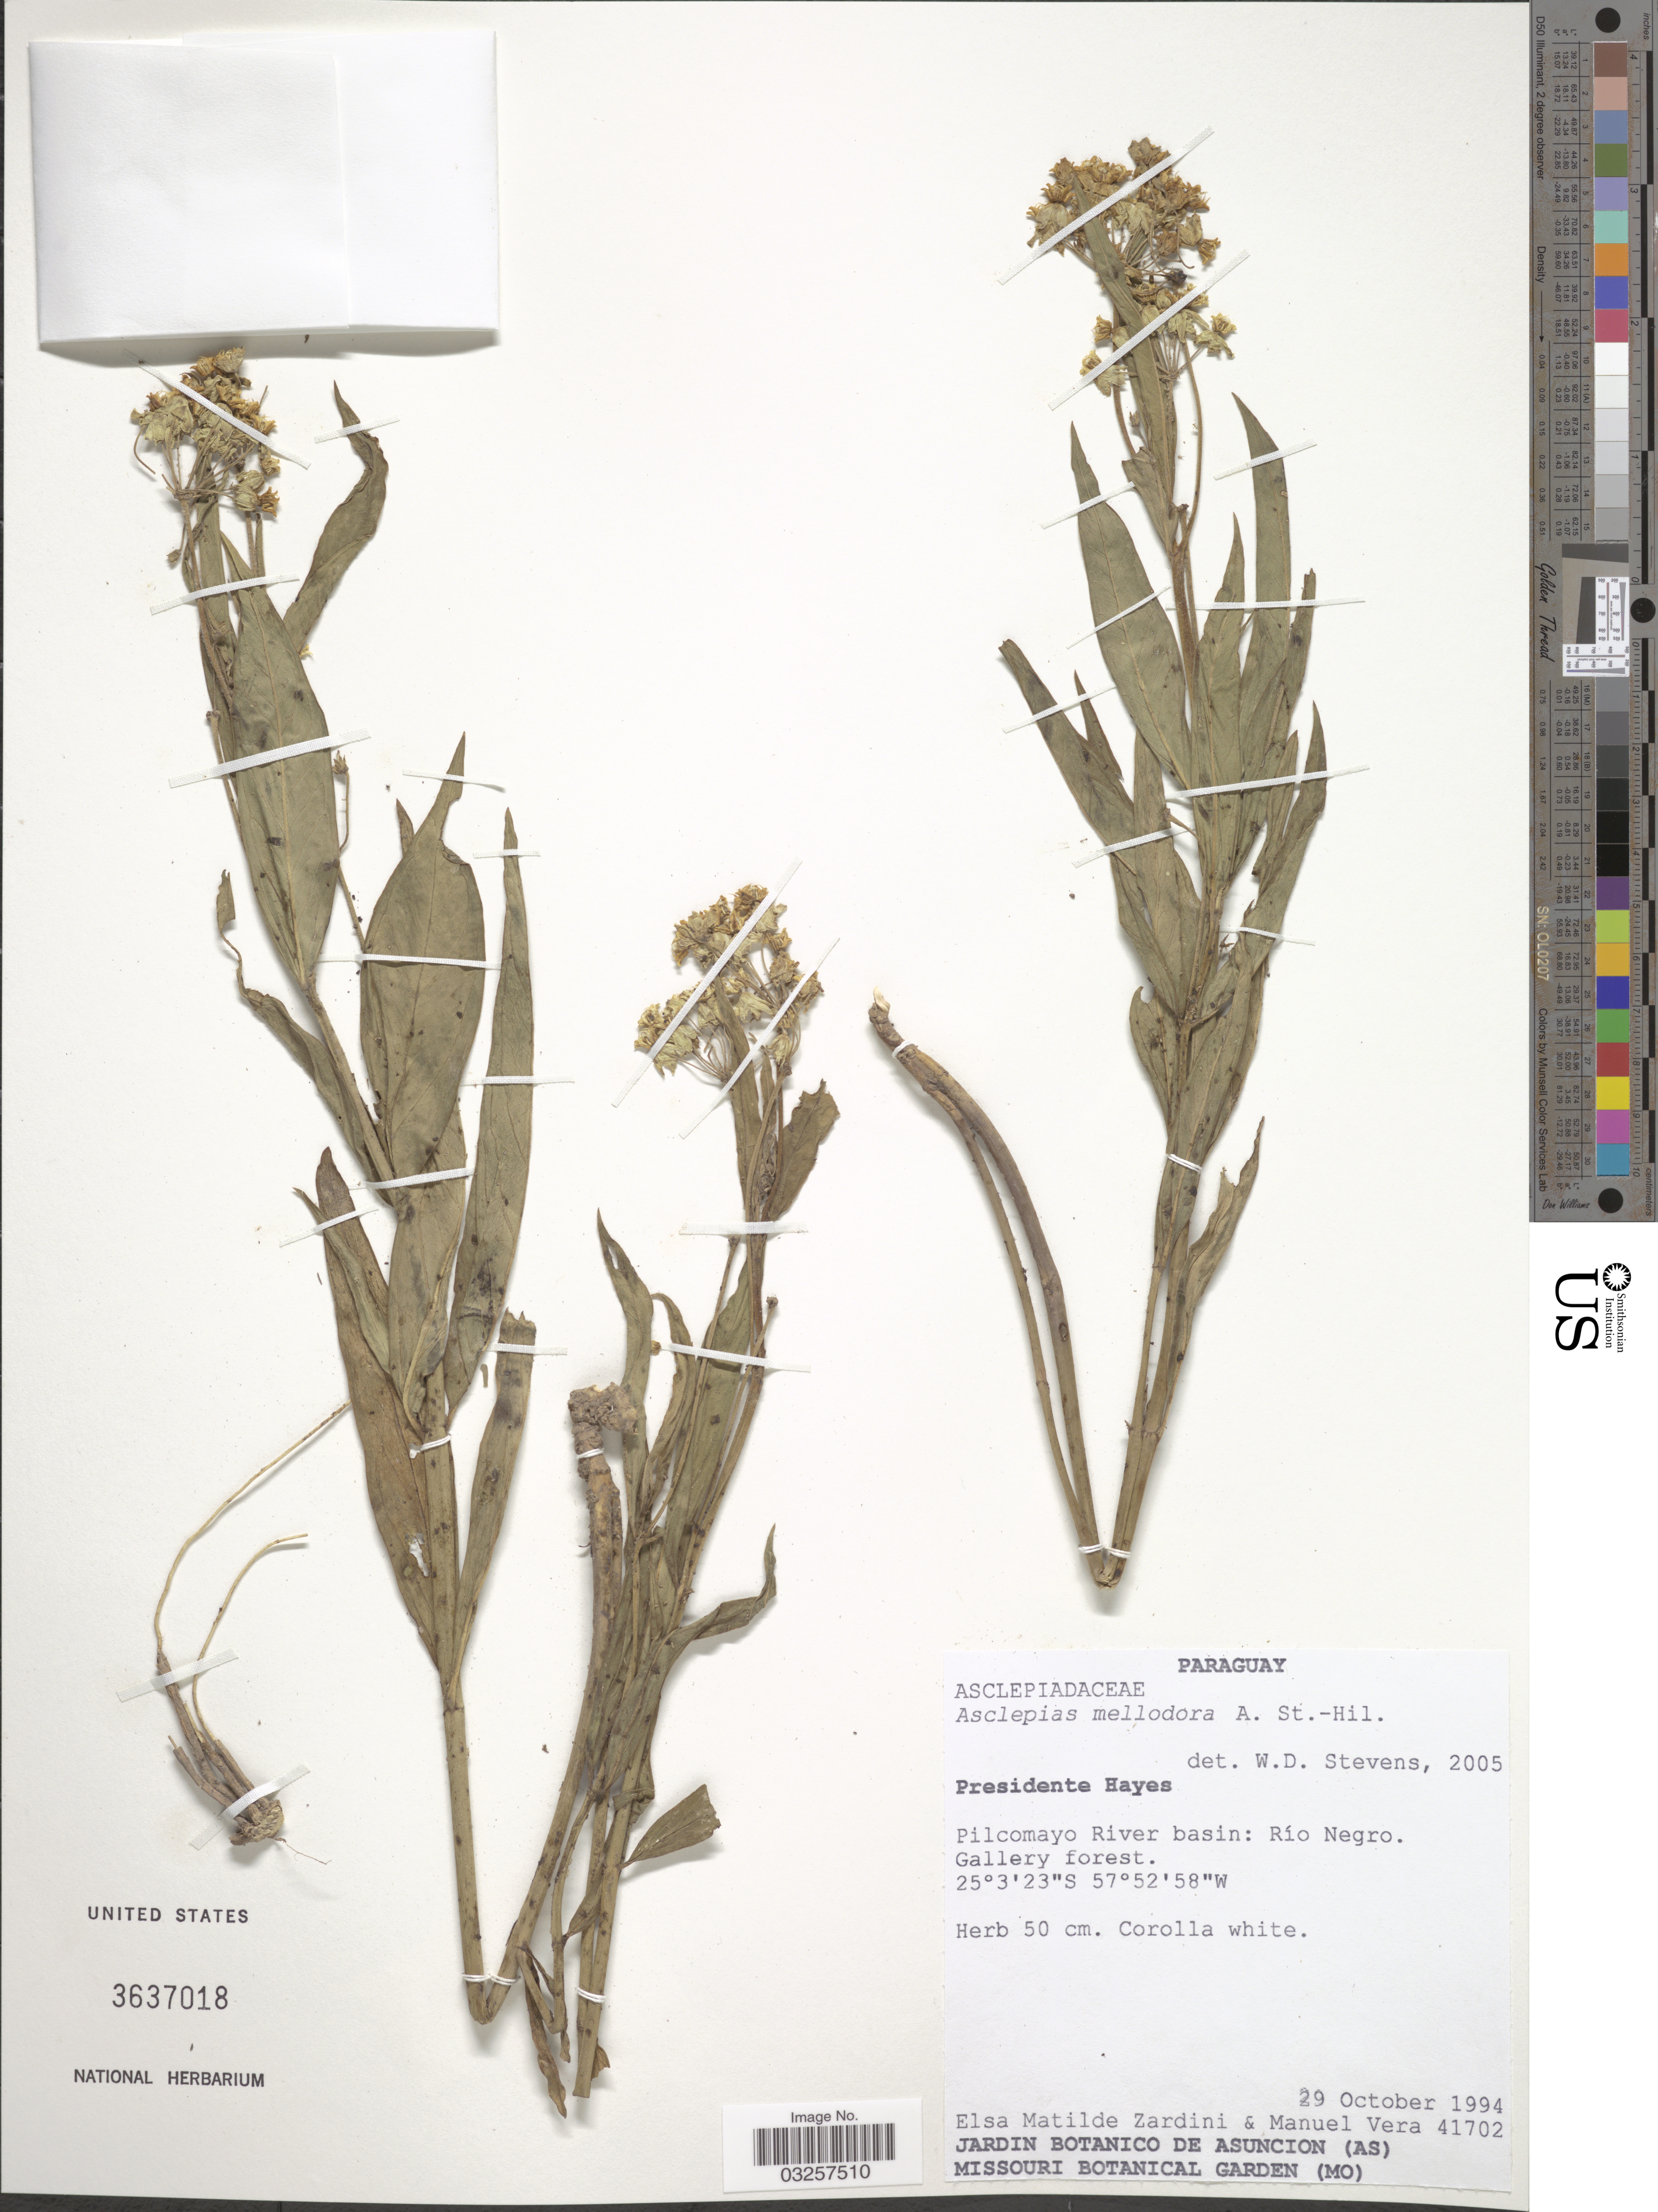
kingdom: Plantae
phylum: Tracheophyta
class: Magnoliopsida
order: Gentianales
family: Apocynaceae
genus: Asclepias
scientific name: Asclepias mellodora var. mellodora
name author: A. St.-Hil.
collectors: E. M. Zardini & M. Vera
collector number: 41702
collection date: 1994-10-29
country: Paraguay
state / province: Presidente Hayes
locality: Pilcomayo River basin: Río Negro.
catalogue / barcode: US 3637018